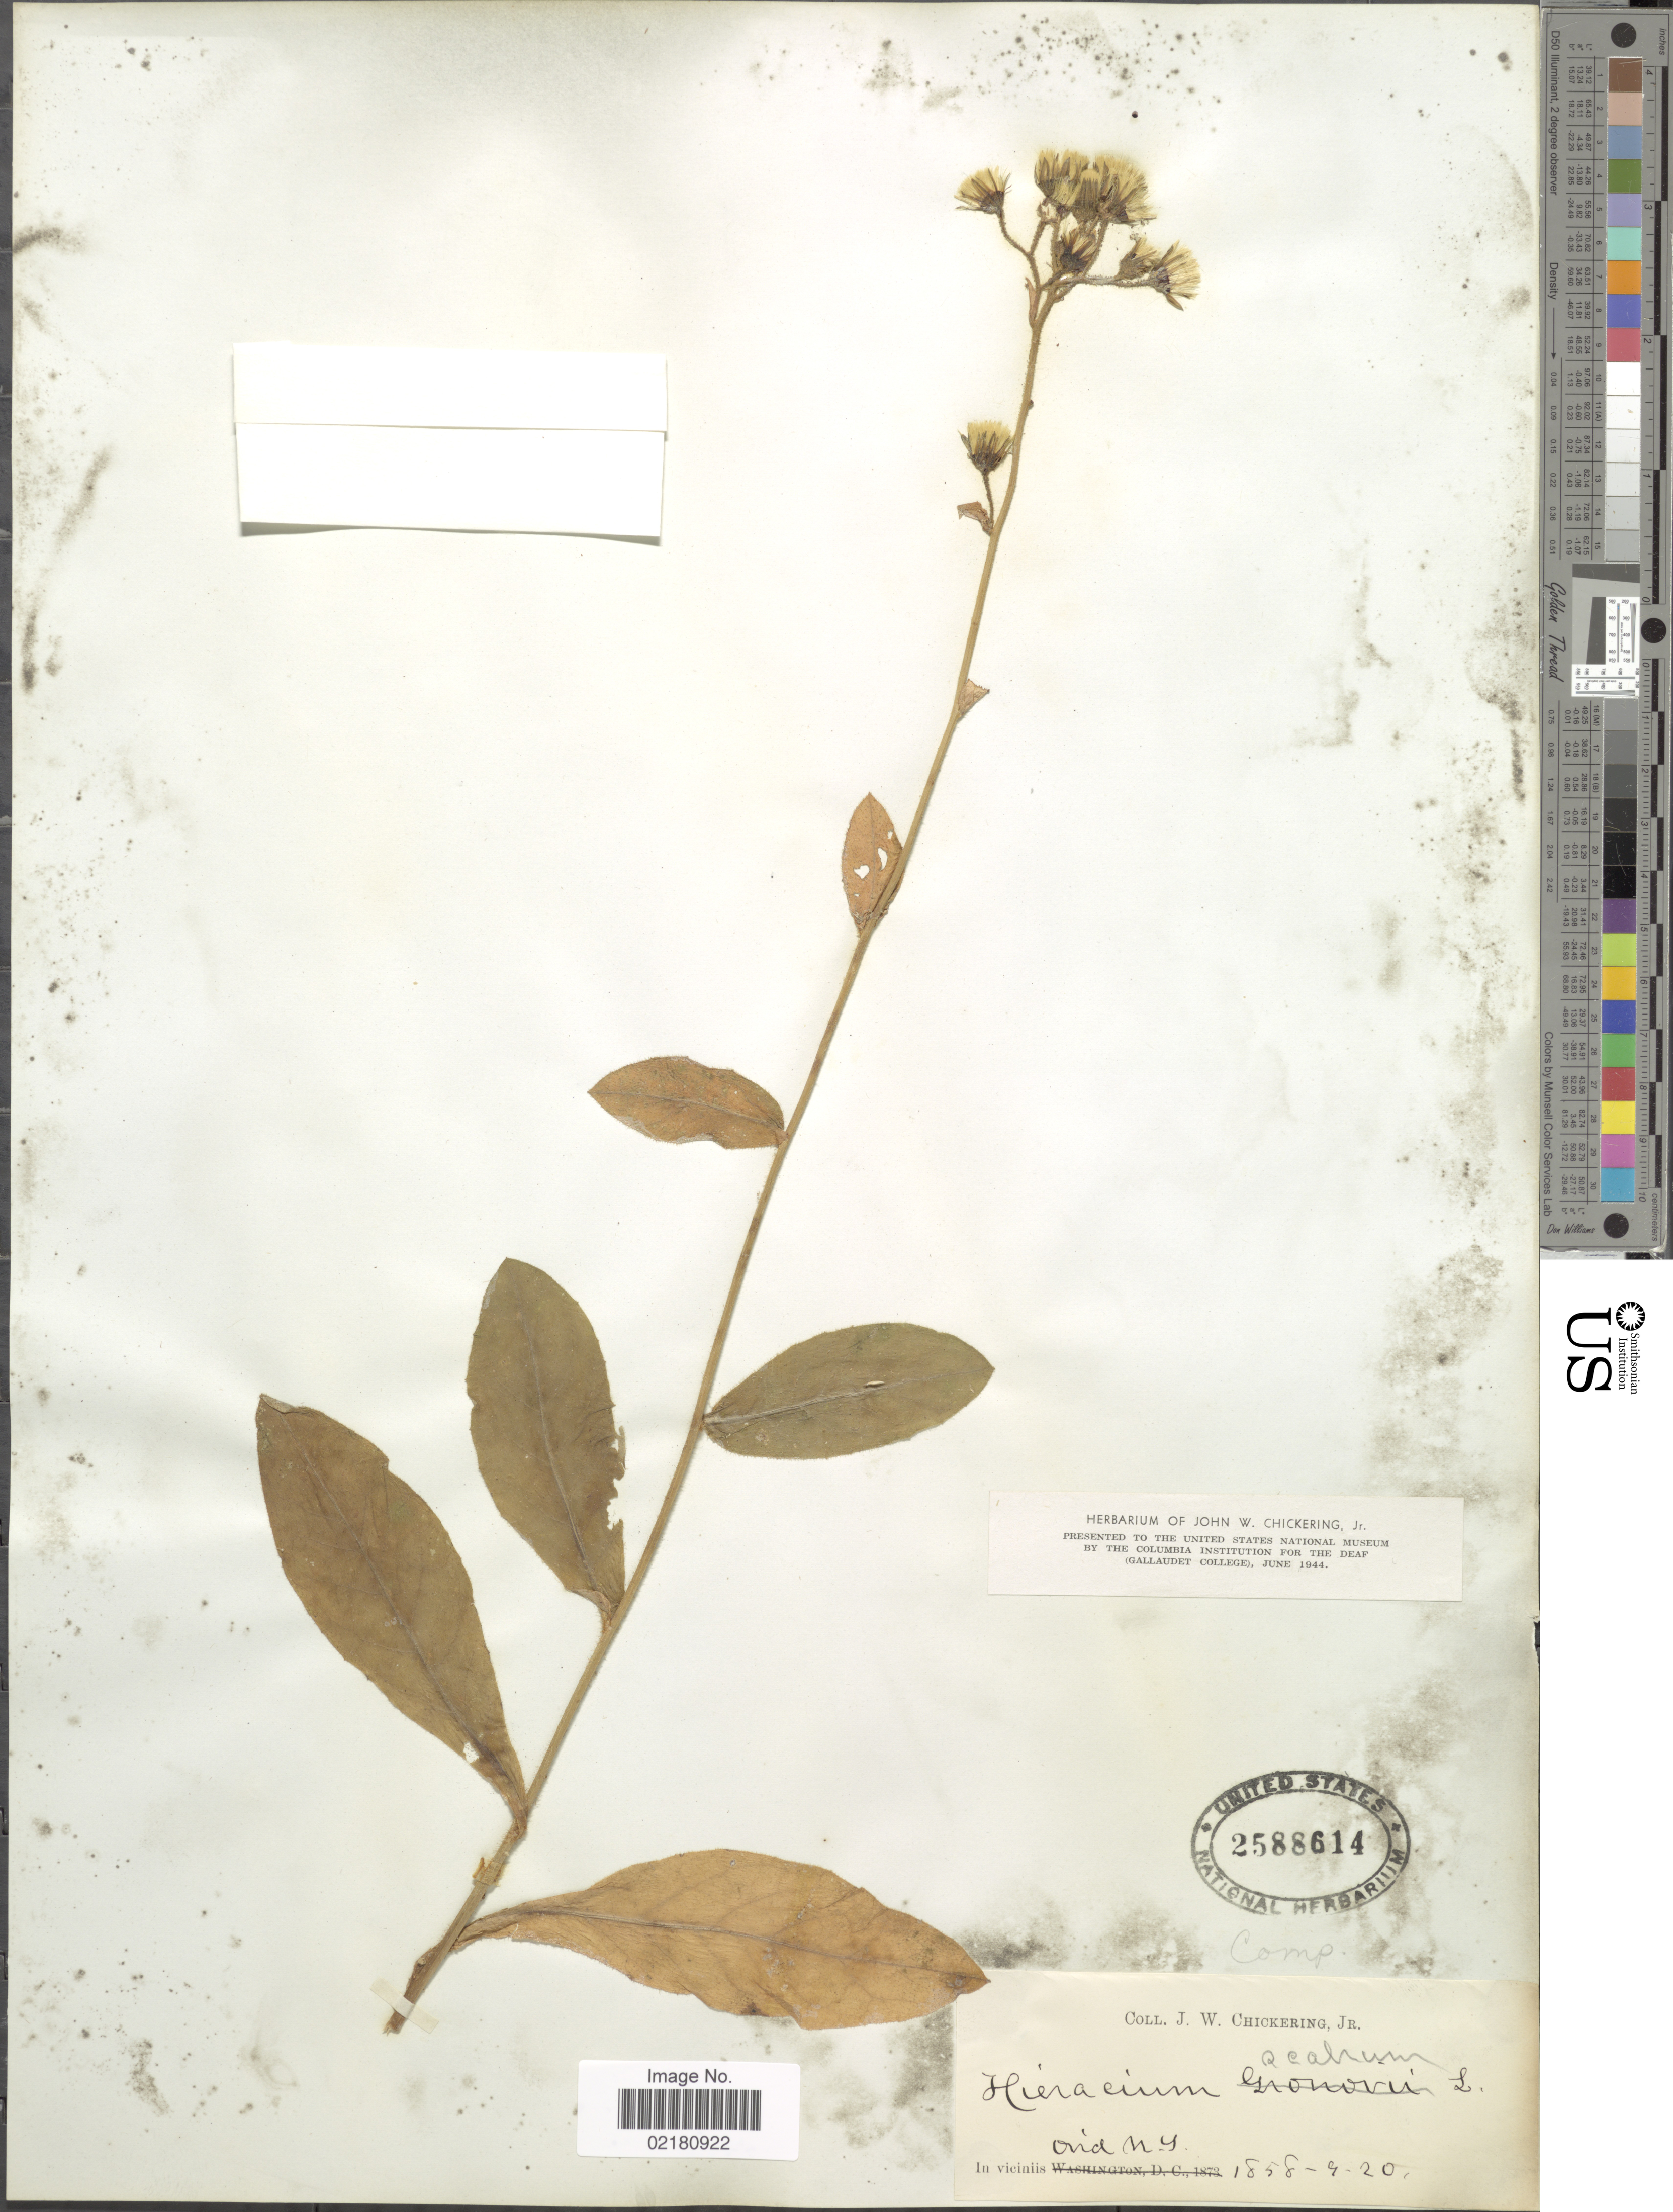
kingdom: Plantae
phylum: Tracheophyta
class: Magnoliopsida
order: Asterales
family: Asteraceae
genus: Pilosella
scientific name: Pilosella verruculata subsp. verruculata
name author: (Link) Soják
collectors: J. W. Chickering Jr.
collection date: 1858-09-20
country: United States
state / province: New York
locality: In viciniis Ovid N.Y.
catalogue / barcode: US 2588614